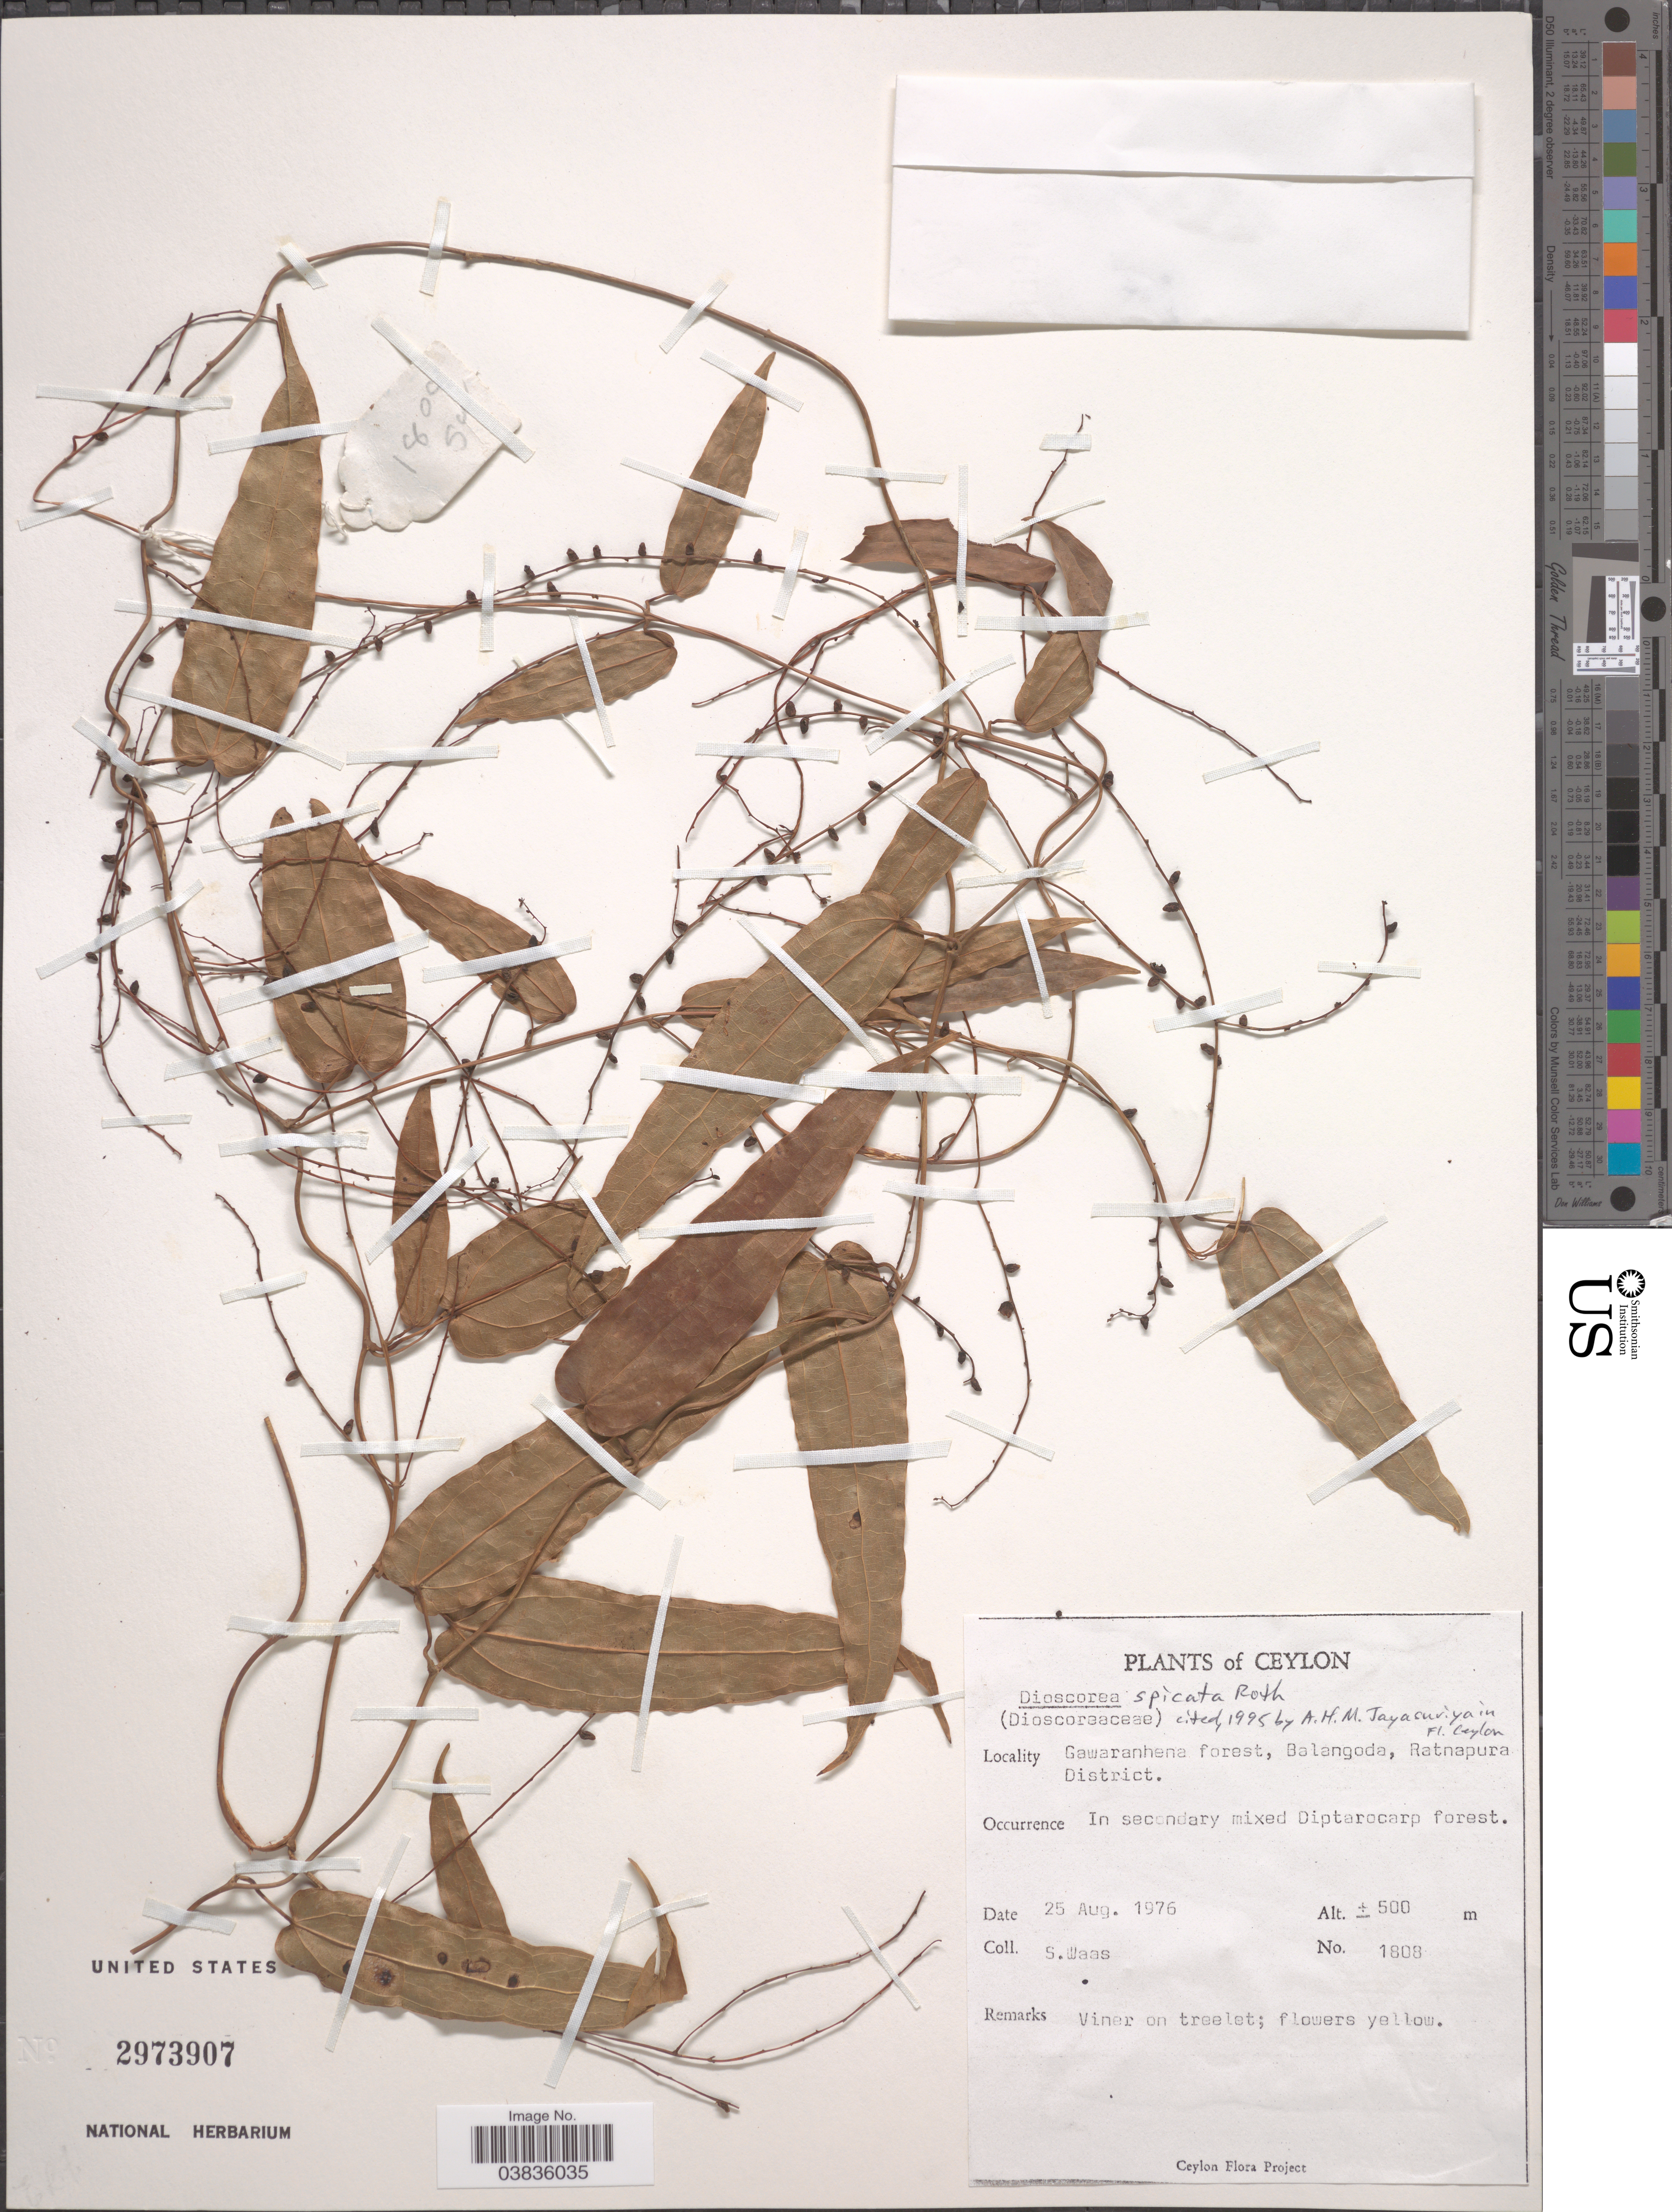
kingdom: Plantae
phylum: Tracheophyta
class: Liliopsida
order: Dioscoreales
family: Dioscoreaceae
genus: Dioscorea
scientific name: Dioscorea spicata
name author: Roth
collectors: S. Waas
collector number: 1808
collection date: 1976-08-25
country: Sri Lanka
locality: Ceylon. Gawaranhena forest, Balangoda, Ratnapura District.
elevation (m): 500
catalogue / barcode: US 2973907